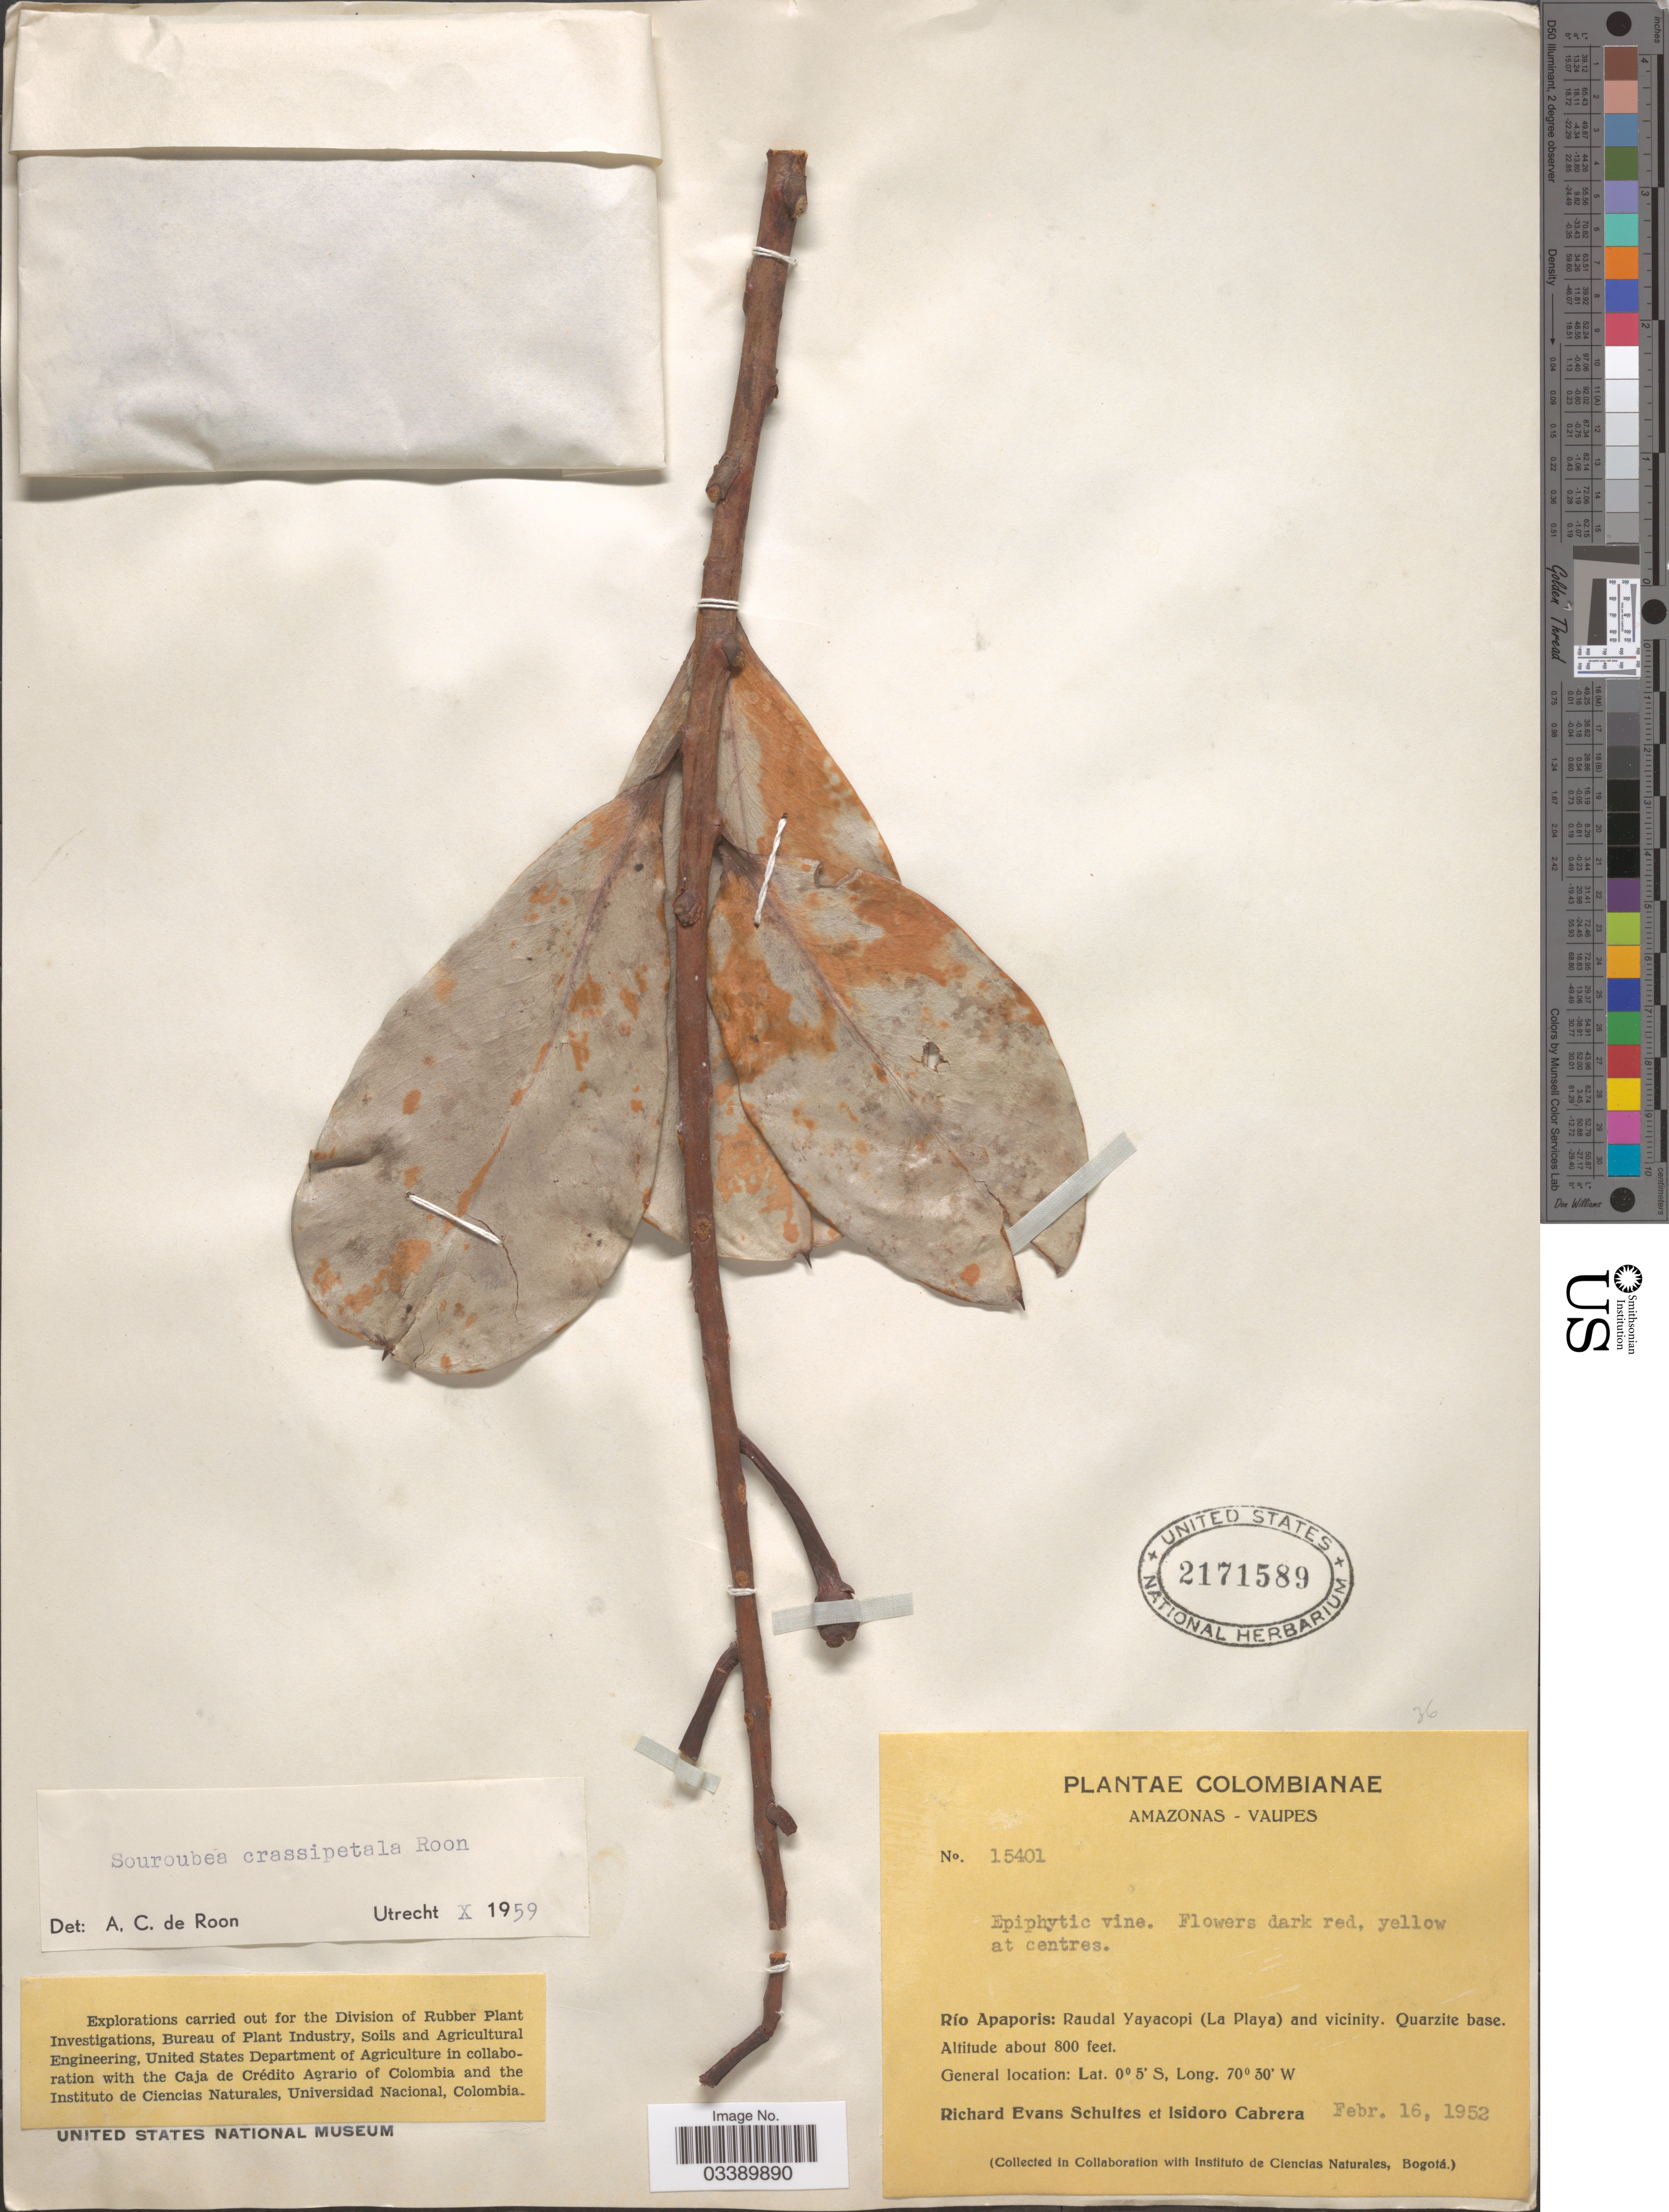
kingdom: Plantae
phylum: Tracheophyta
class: Magnoliopsida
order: Ericales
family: Marcgraviaceae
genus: Souroubea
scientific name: Souroubea crassipetala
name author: de Roon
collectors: R. E. Schultes & I. Cabrera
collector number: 15401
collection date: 1952-02-16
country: Colombia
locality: Amazonas - Vaupes. Río Apaporis: Raudal Yayacopi (La Playa) and vicinity. Quartzite base.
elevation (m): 244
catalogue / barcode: US 2171589